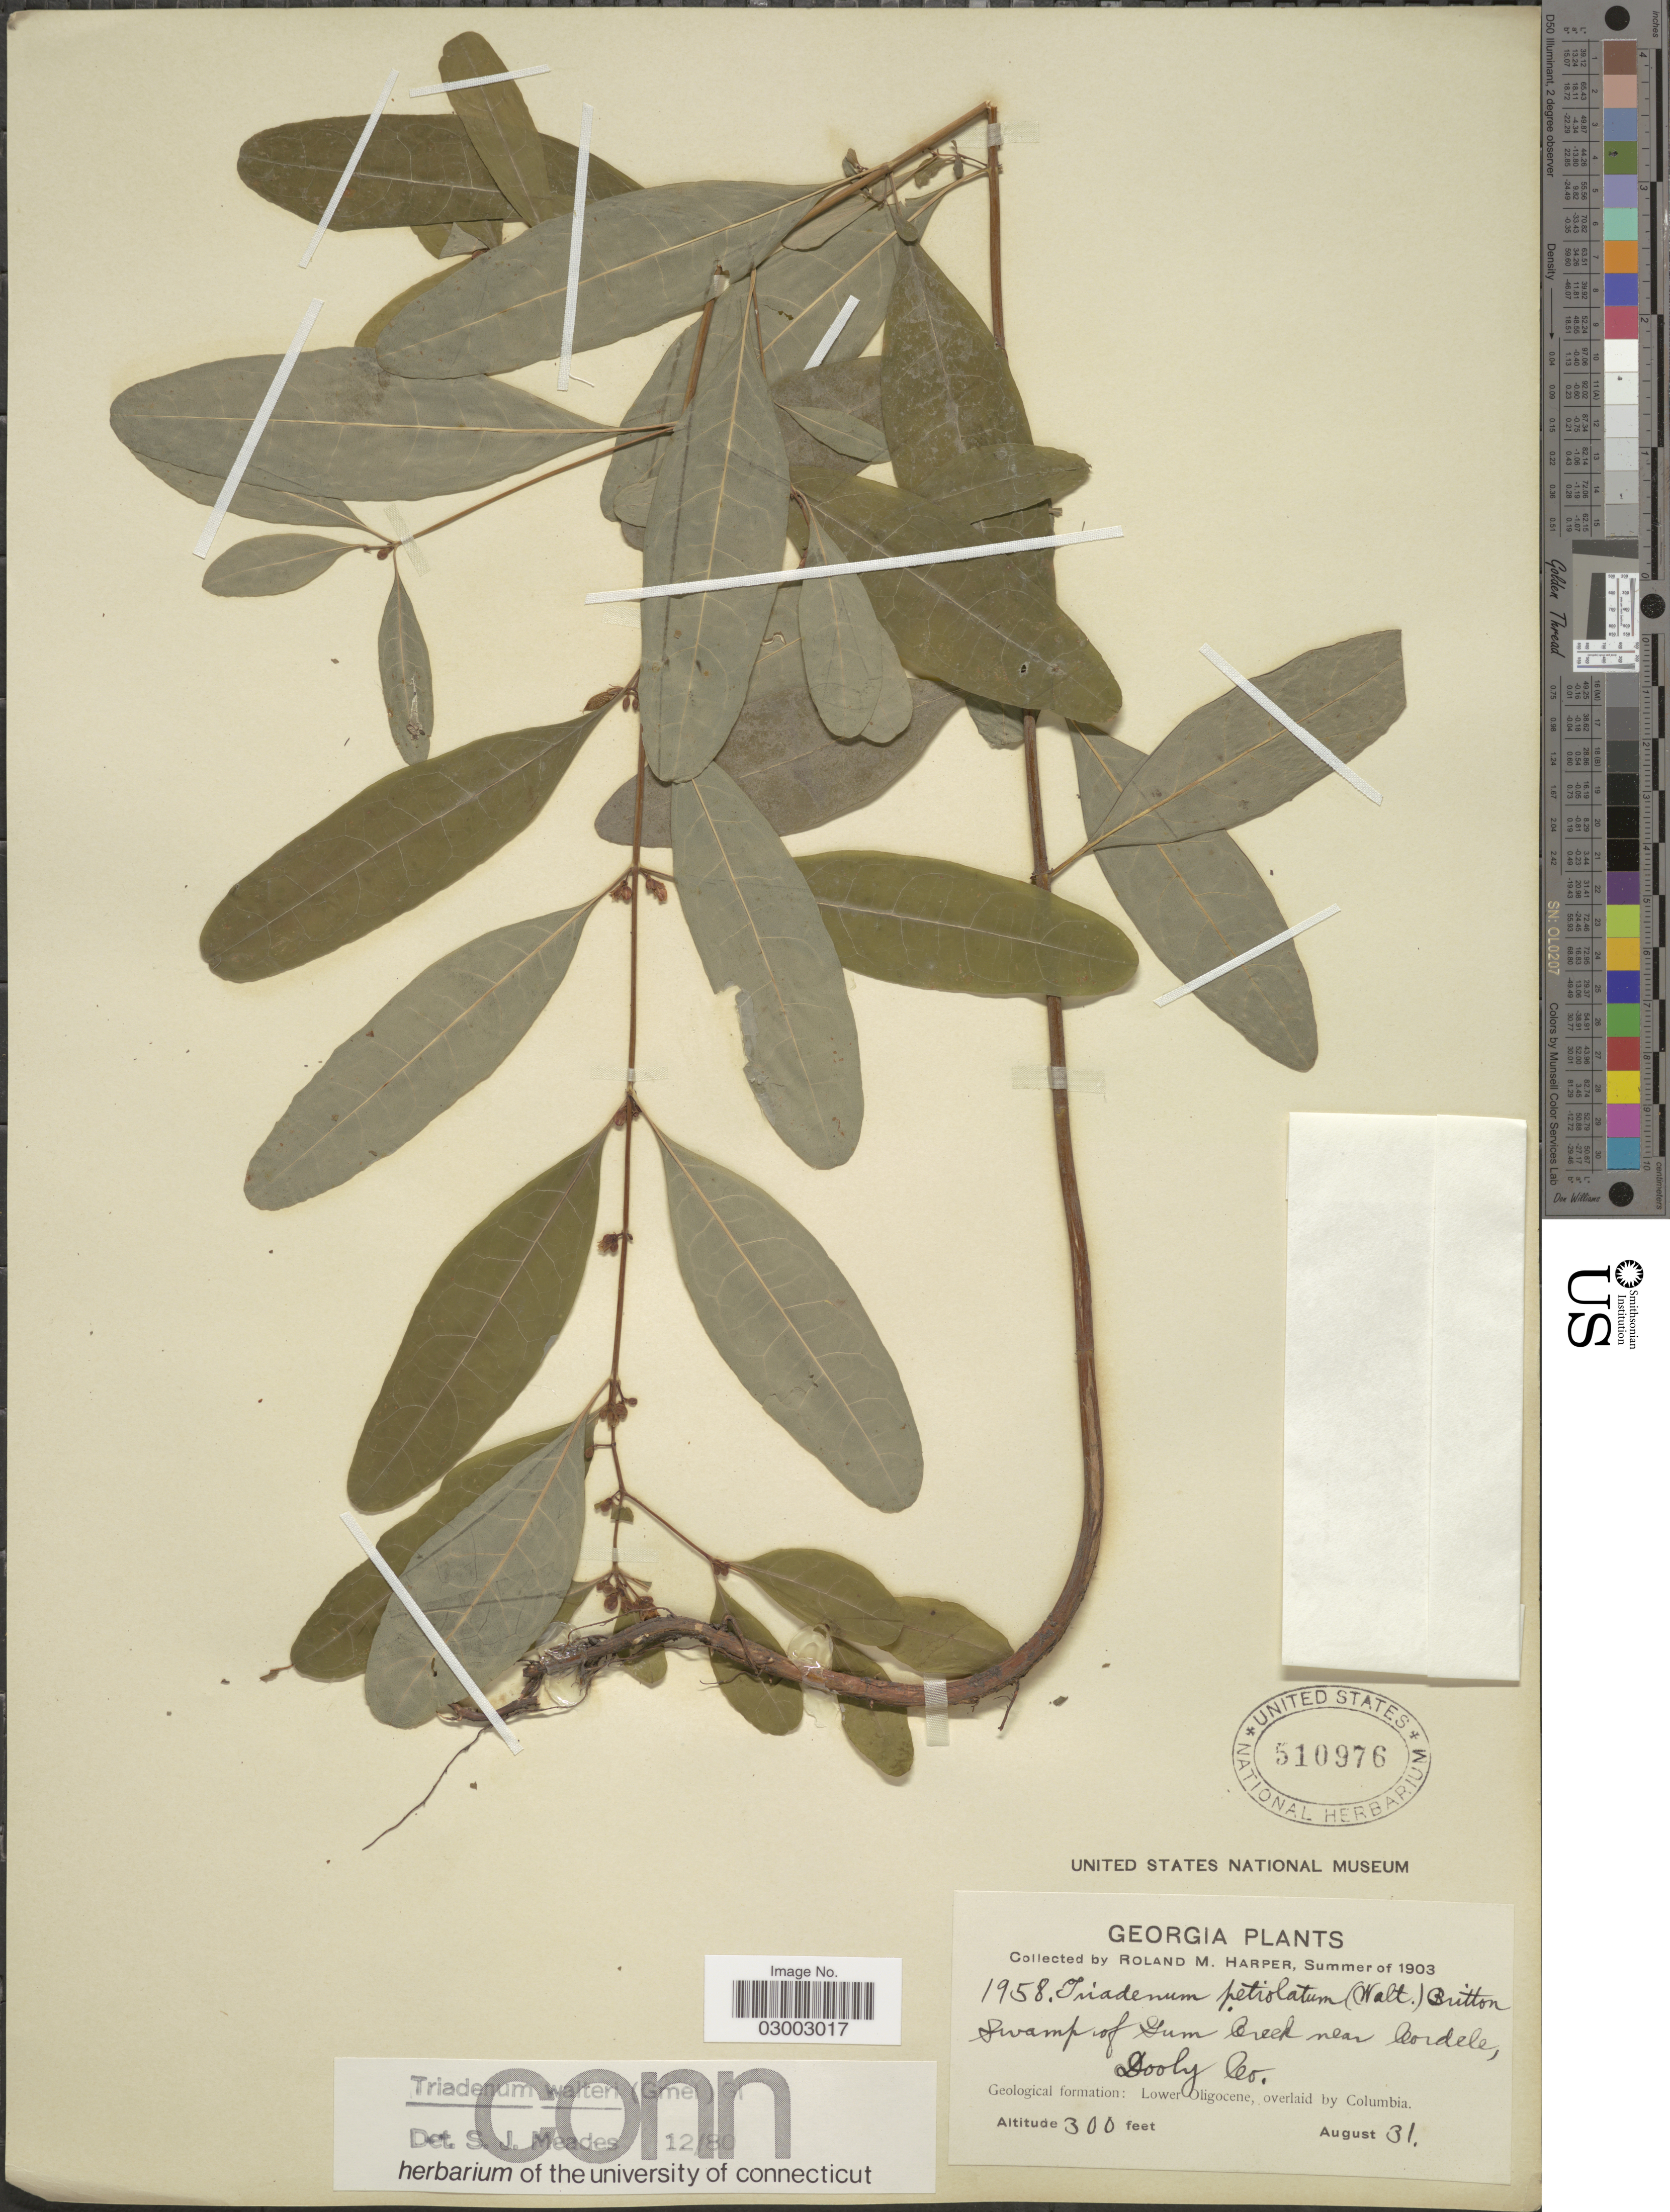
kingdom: Plantae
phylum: Tracheophyta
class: Magnoliopsida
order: Malpighiales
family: Hypericaceae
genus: Hypericum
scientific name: Hypericum walteri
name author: J.F. Gmel.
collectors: R. M. Harper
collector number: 1958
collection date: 1903-08-31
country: United States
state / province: Georgia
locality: Swamps of Gum Creek near Cordele, Dooly Co. Geological formation: Lower Oligocene, overlaid by Columbia.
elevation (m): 91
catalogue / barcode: US 510976